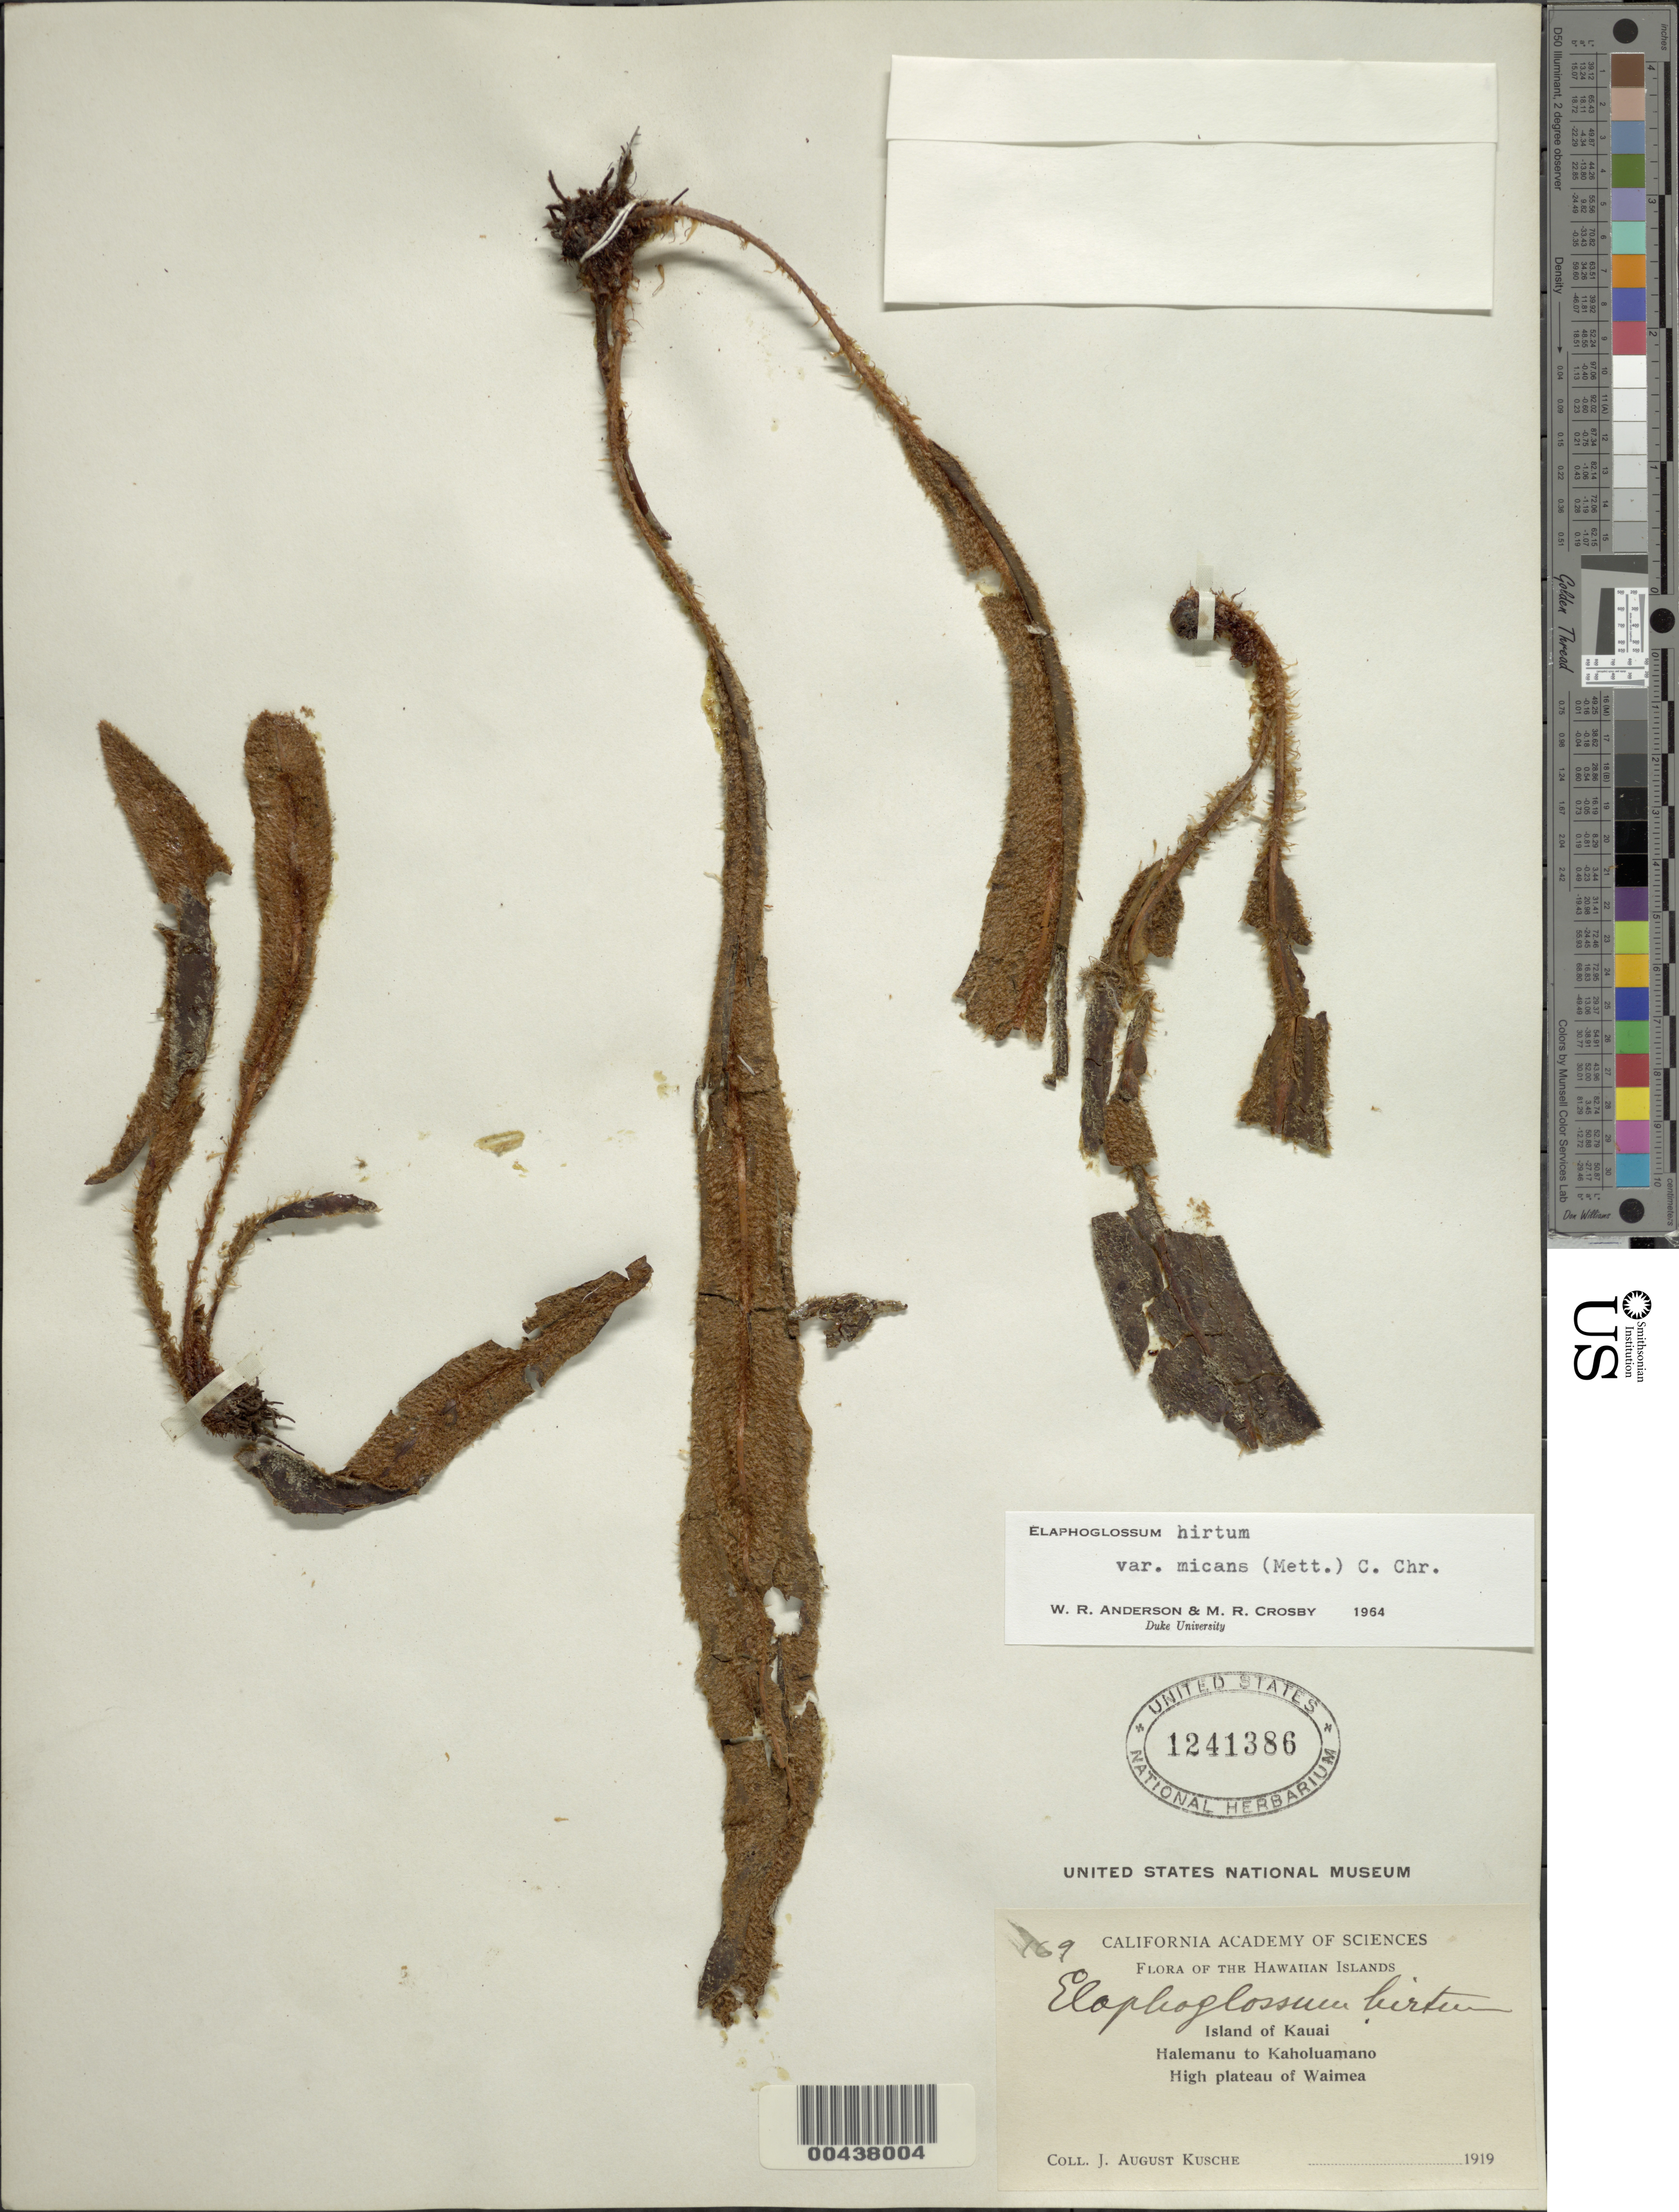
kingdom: Plantae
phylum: Tracheophyta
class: Polypodiopsida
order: Polypodiales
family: Dryopteridaceae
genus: Elaphoglossum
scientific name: Elaphoglossum hirtum var. micans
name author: C. Chr.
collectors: J. Kusche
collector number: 169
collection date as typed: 1919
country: United States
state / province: Hawaii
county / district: Kauai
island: Kaua'i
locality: Halemanu to Kaholuamano, High plateau of Waimea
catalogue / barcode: US 1241386